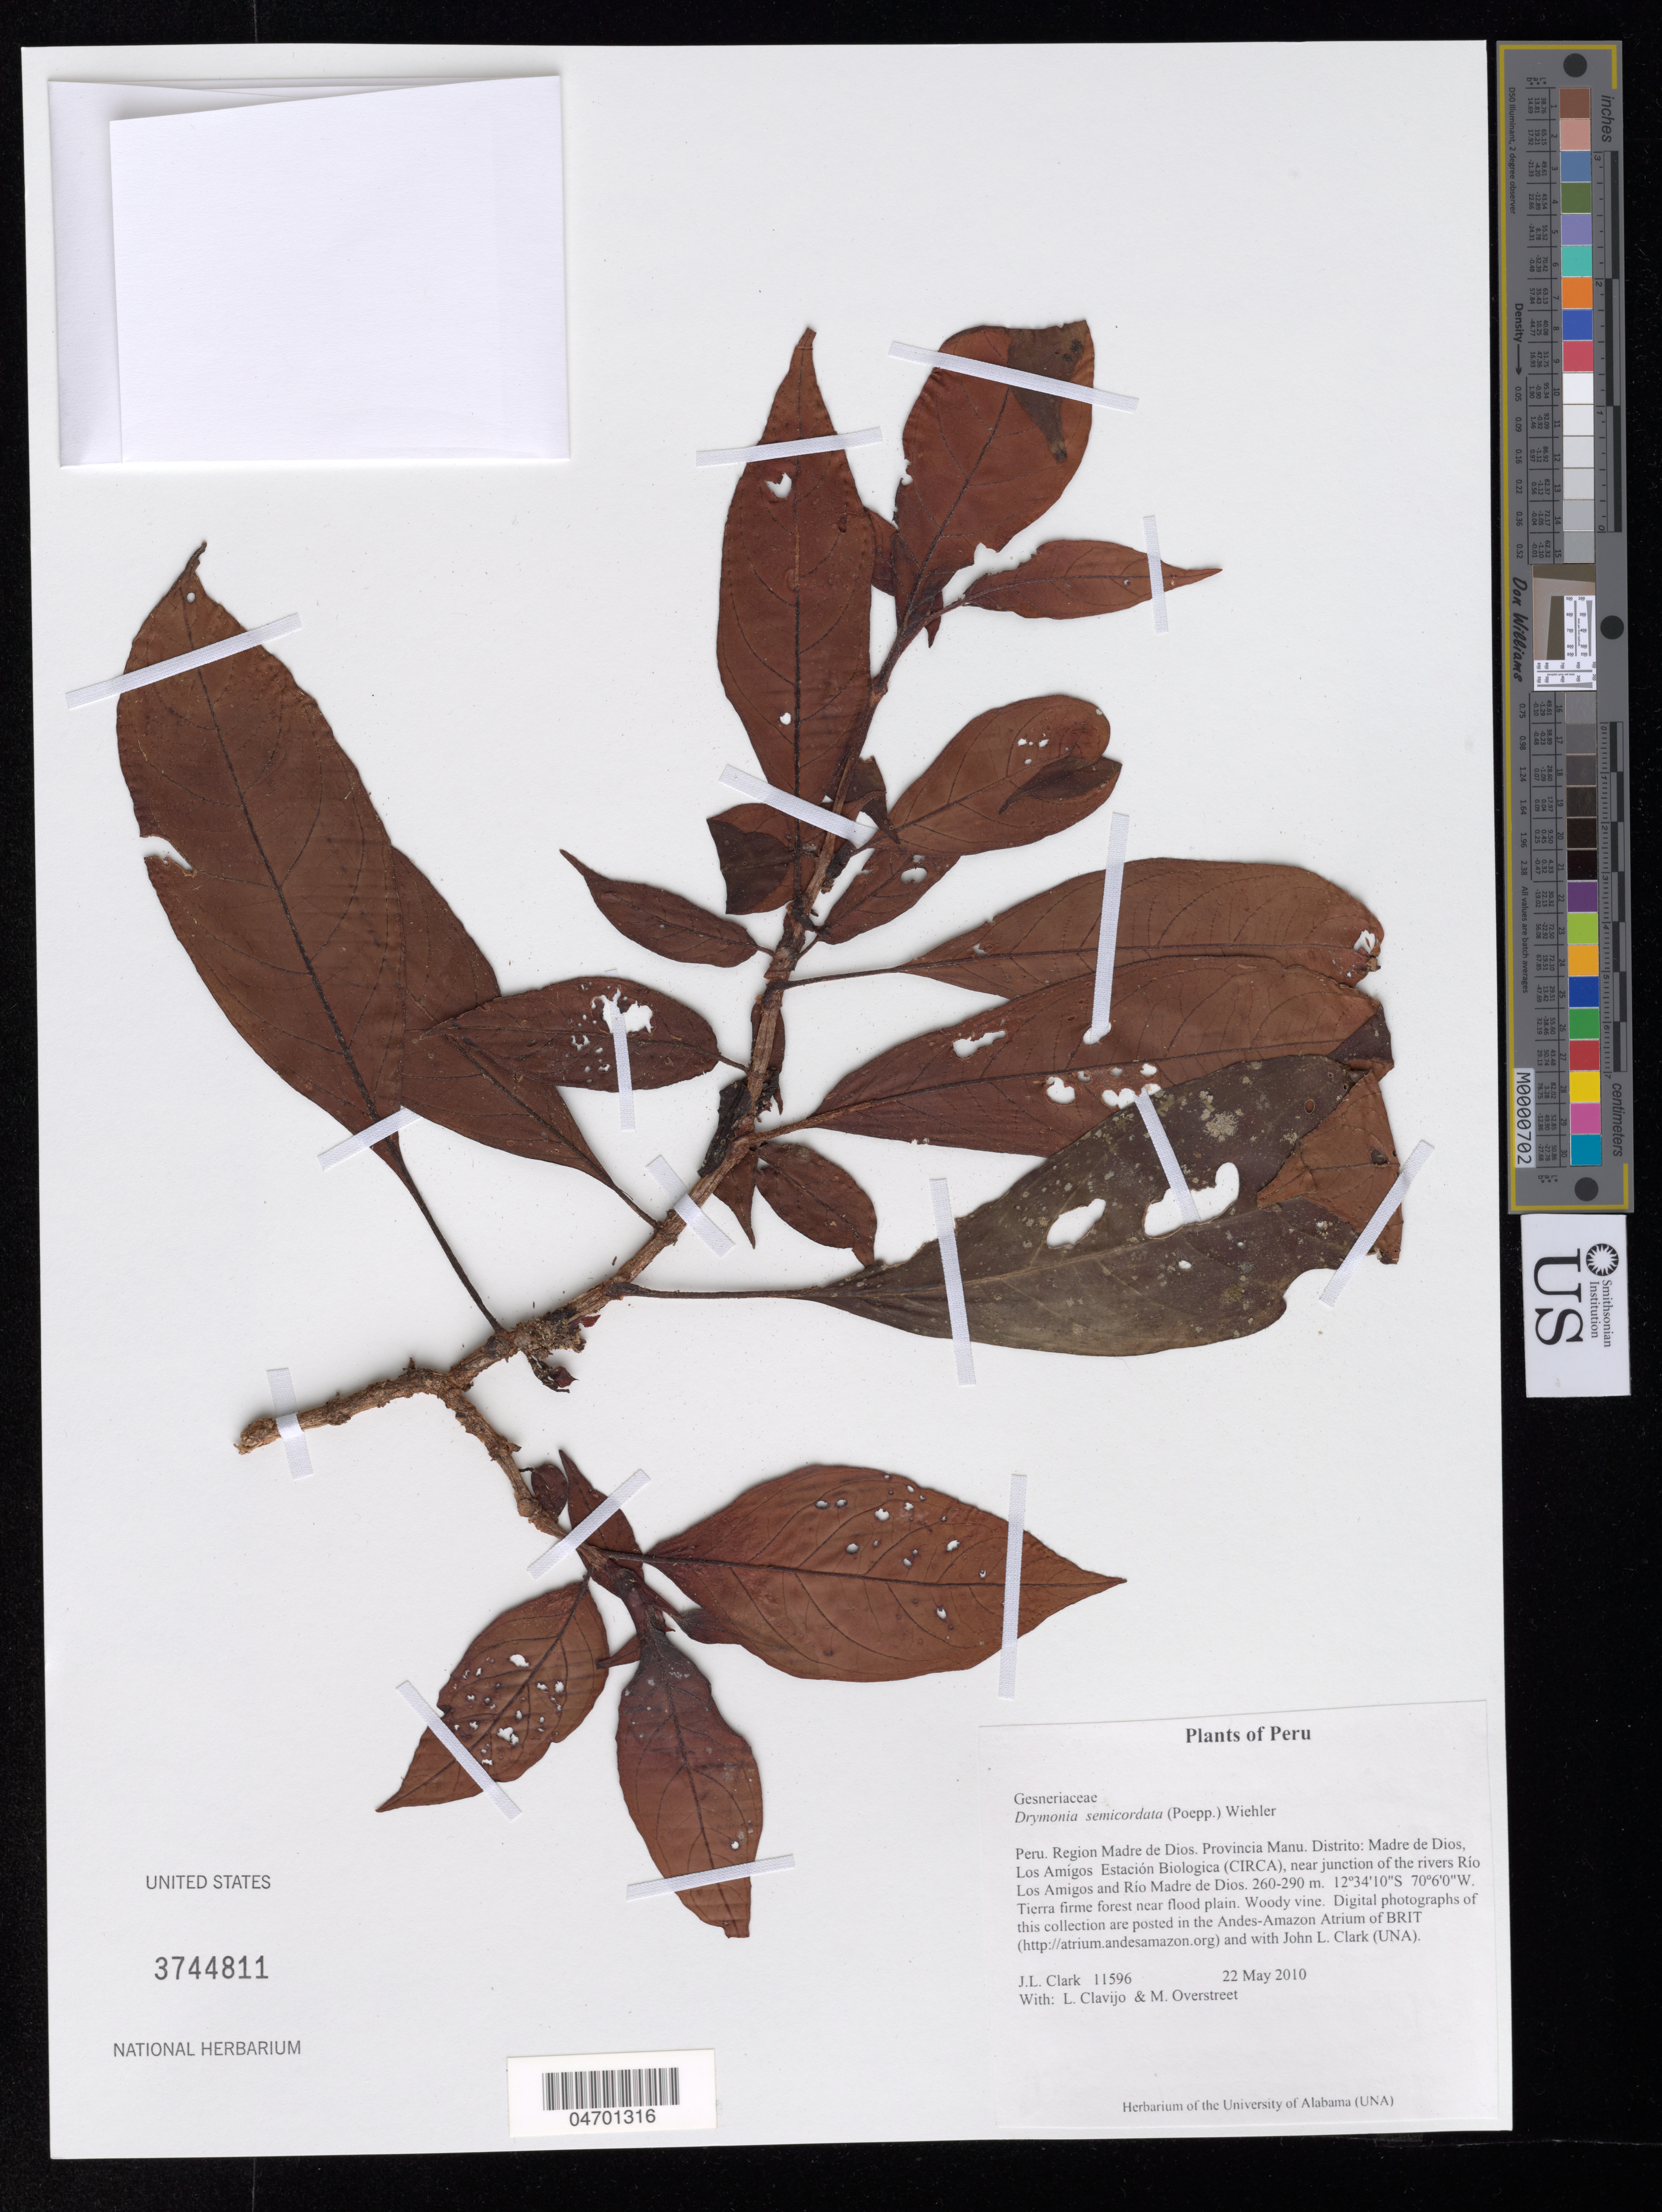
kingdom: Plantae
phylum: Tracheophyta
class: Magnoliopsida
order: Lamiales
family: Gesneriaceae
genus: Drymonia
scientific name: Drymonia semicordata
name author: (Poepp.) Wiehler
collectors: J. L. Clark, L. Clavijo & M. Overstreet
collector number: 11596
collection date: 2010-05-22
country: Peru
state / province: Madre de Dios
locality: Region de Madre de Dios. Provincia Manu. Distrito: Madre de Dios, Los Amígos Estación Biologica (CIRCA), near junction of the rivers Río Los Amigos and Río Madre de Dios.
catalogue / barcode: US 3744811